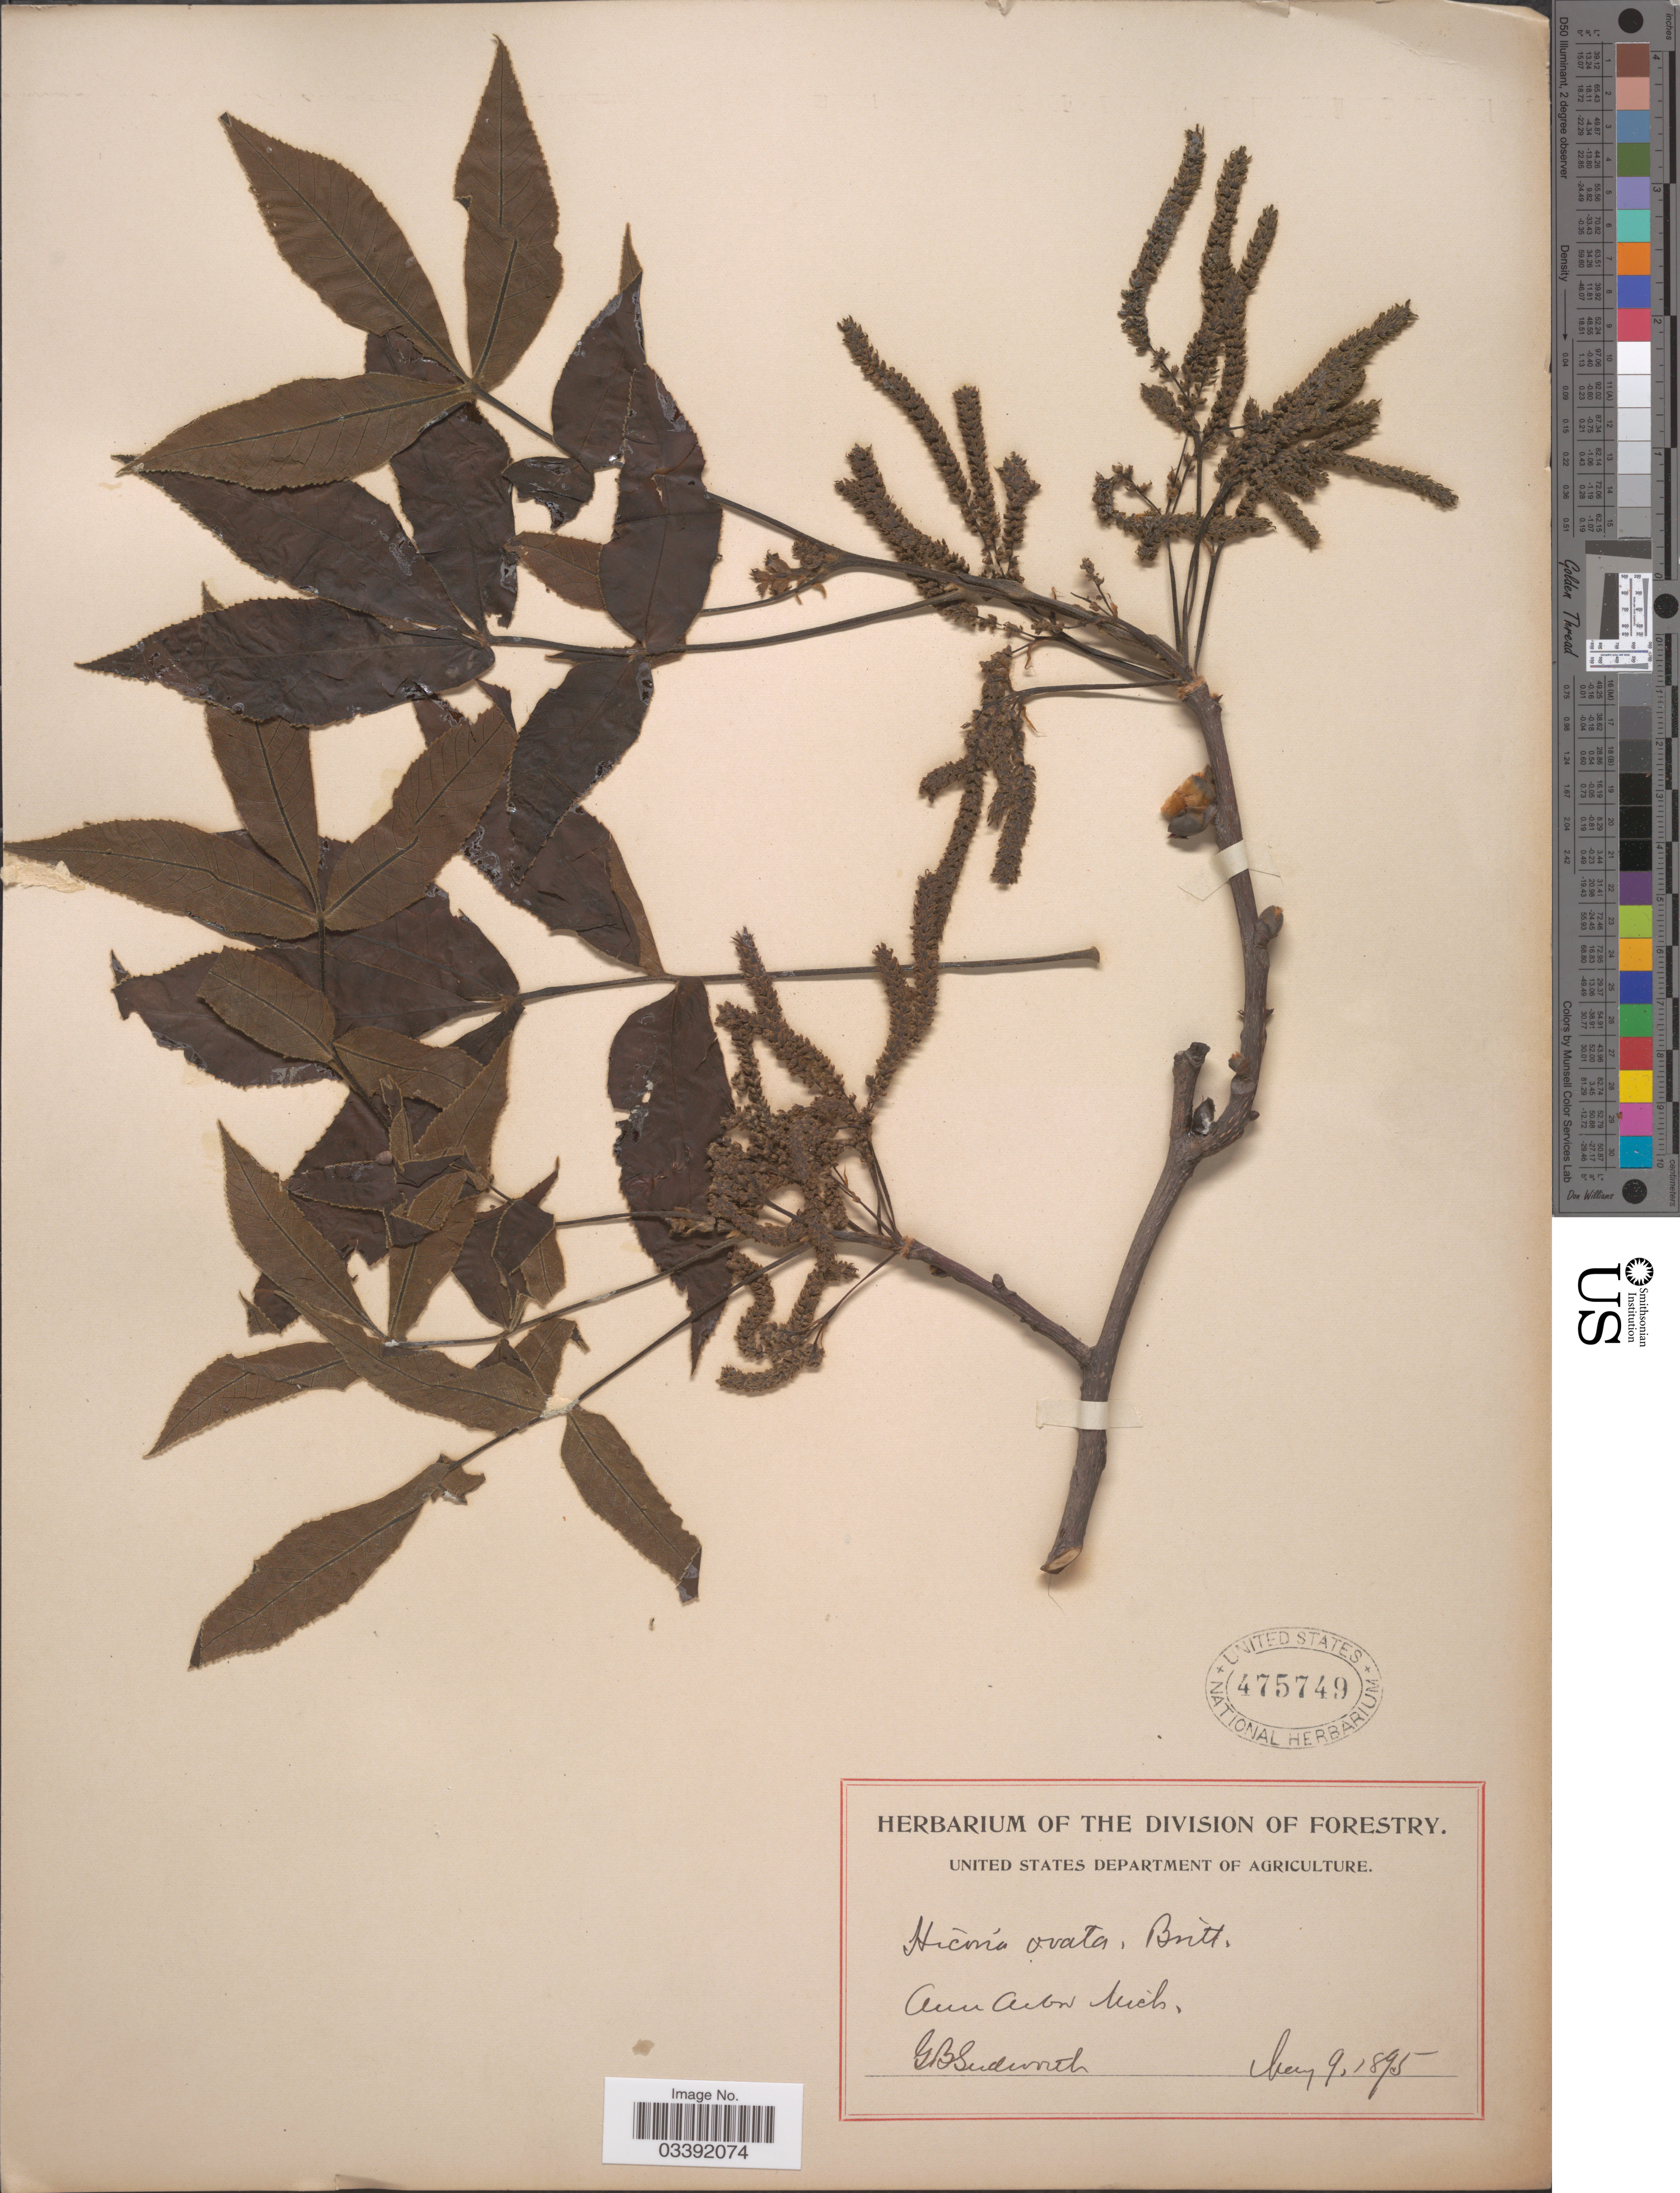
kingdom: Plantae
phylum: Tracheophyta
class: Magnoliopsida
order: Fagales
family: Juglandaceae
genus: Carya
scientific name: Carya ovata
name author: (Mill.) K. Koch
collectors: G. B. Sudworth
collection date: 1895-05-09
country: United States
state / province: Michigan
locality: Ann Arbor.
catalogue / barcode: US 475749